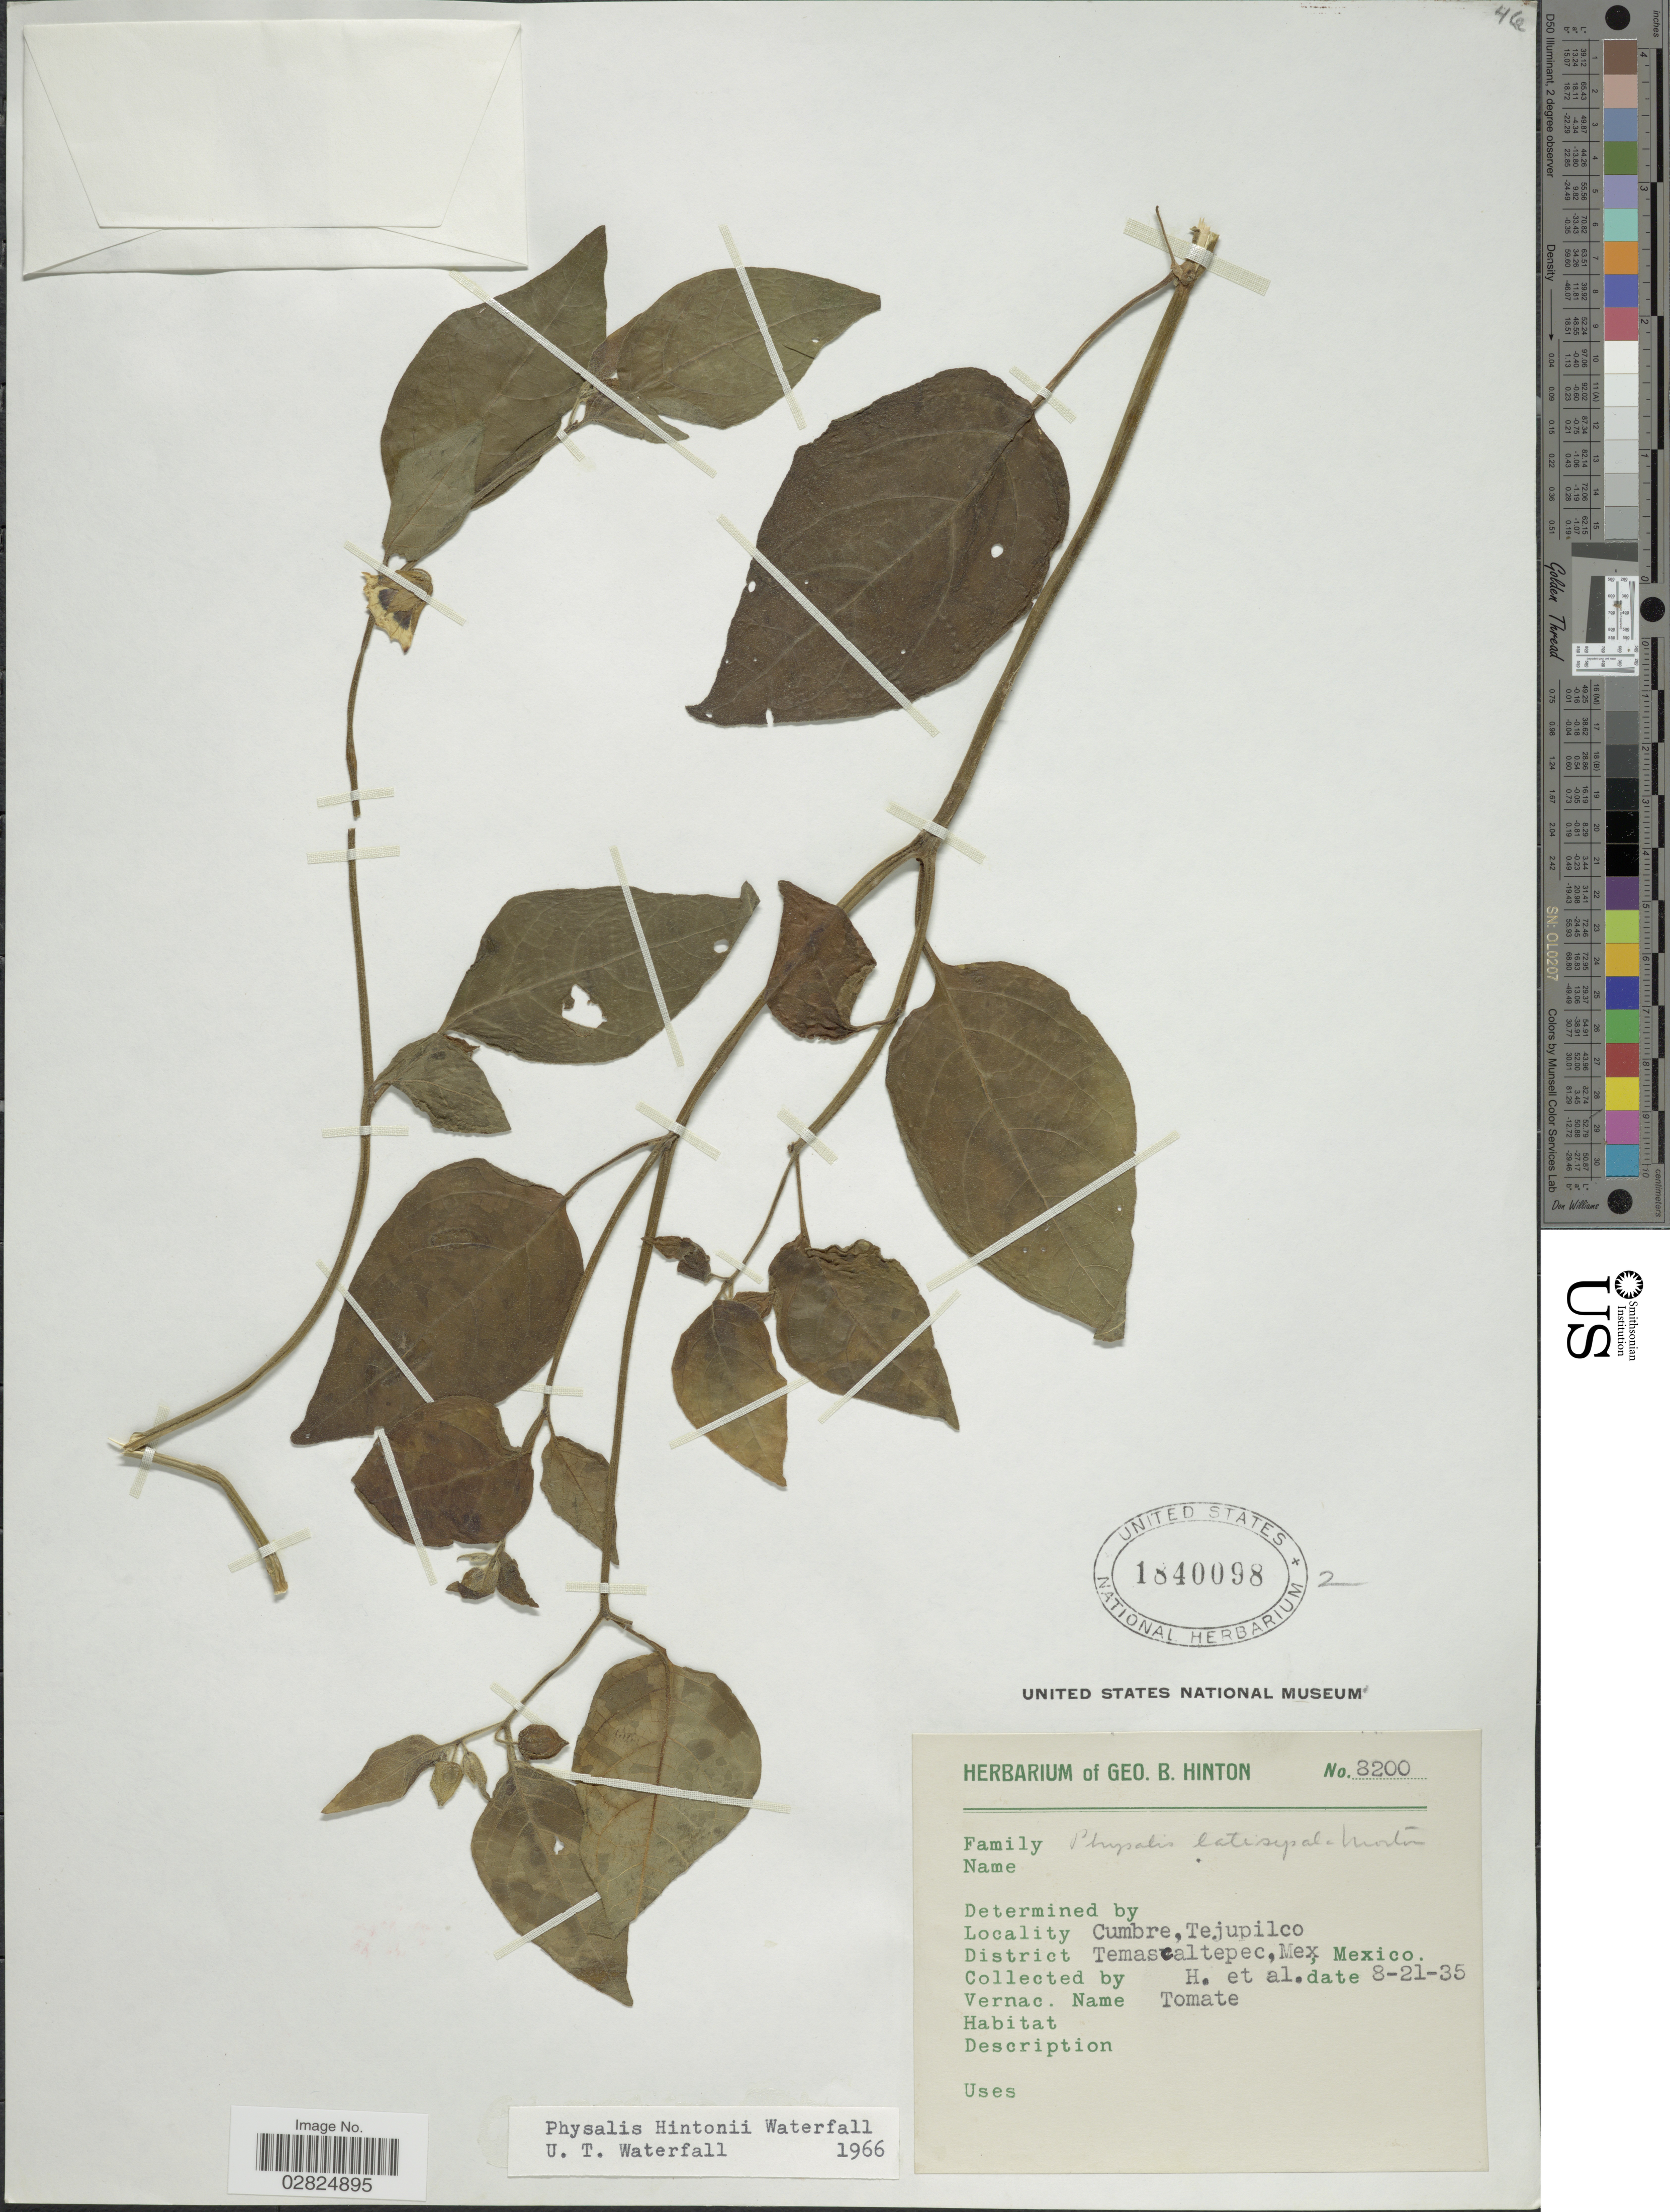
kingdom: Plantae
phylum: Tracheophyta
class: Magnoliopsida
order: Solanales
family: Solanaceae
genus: Physalis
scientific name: Physalis hintonii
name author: Waterf.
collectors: G. B. Hinton & et al.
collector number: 8200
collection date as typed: Transcribed d/m/y: 21/8/35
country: Mexico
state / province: México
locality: Cumbre, Tejupilco. District Temascaltepec.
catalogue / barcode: US 1840098